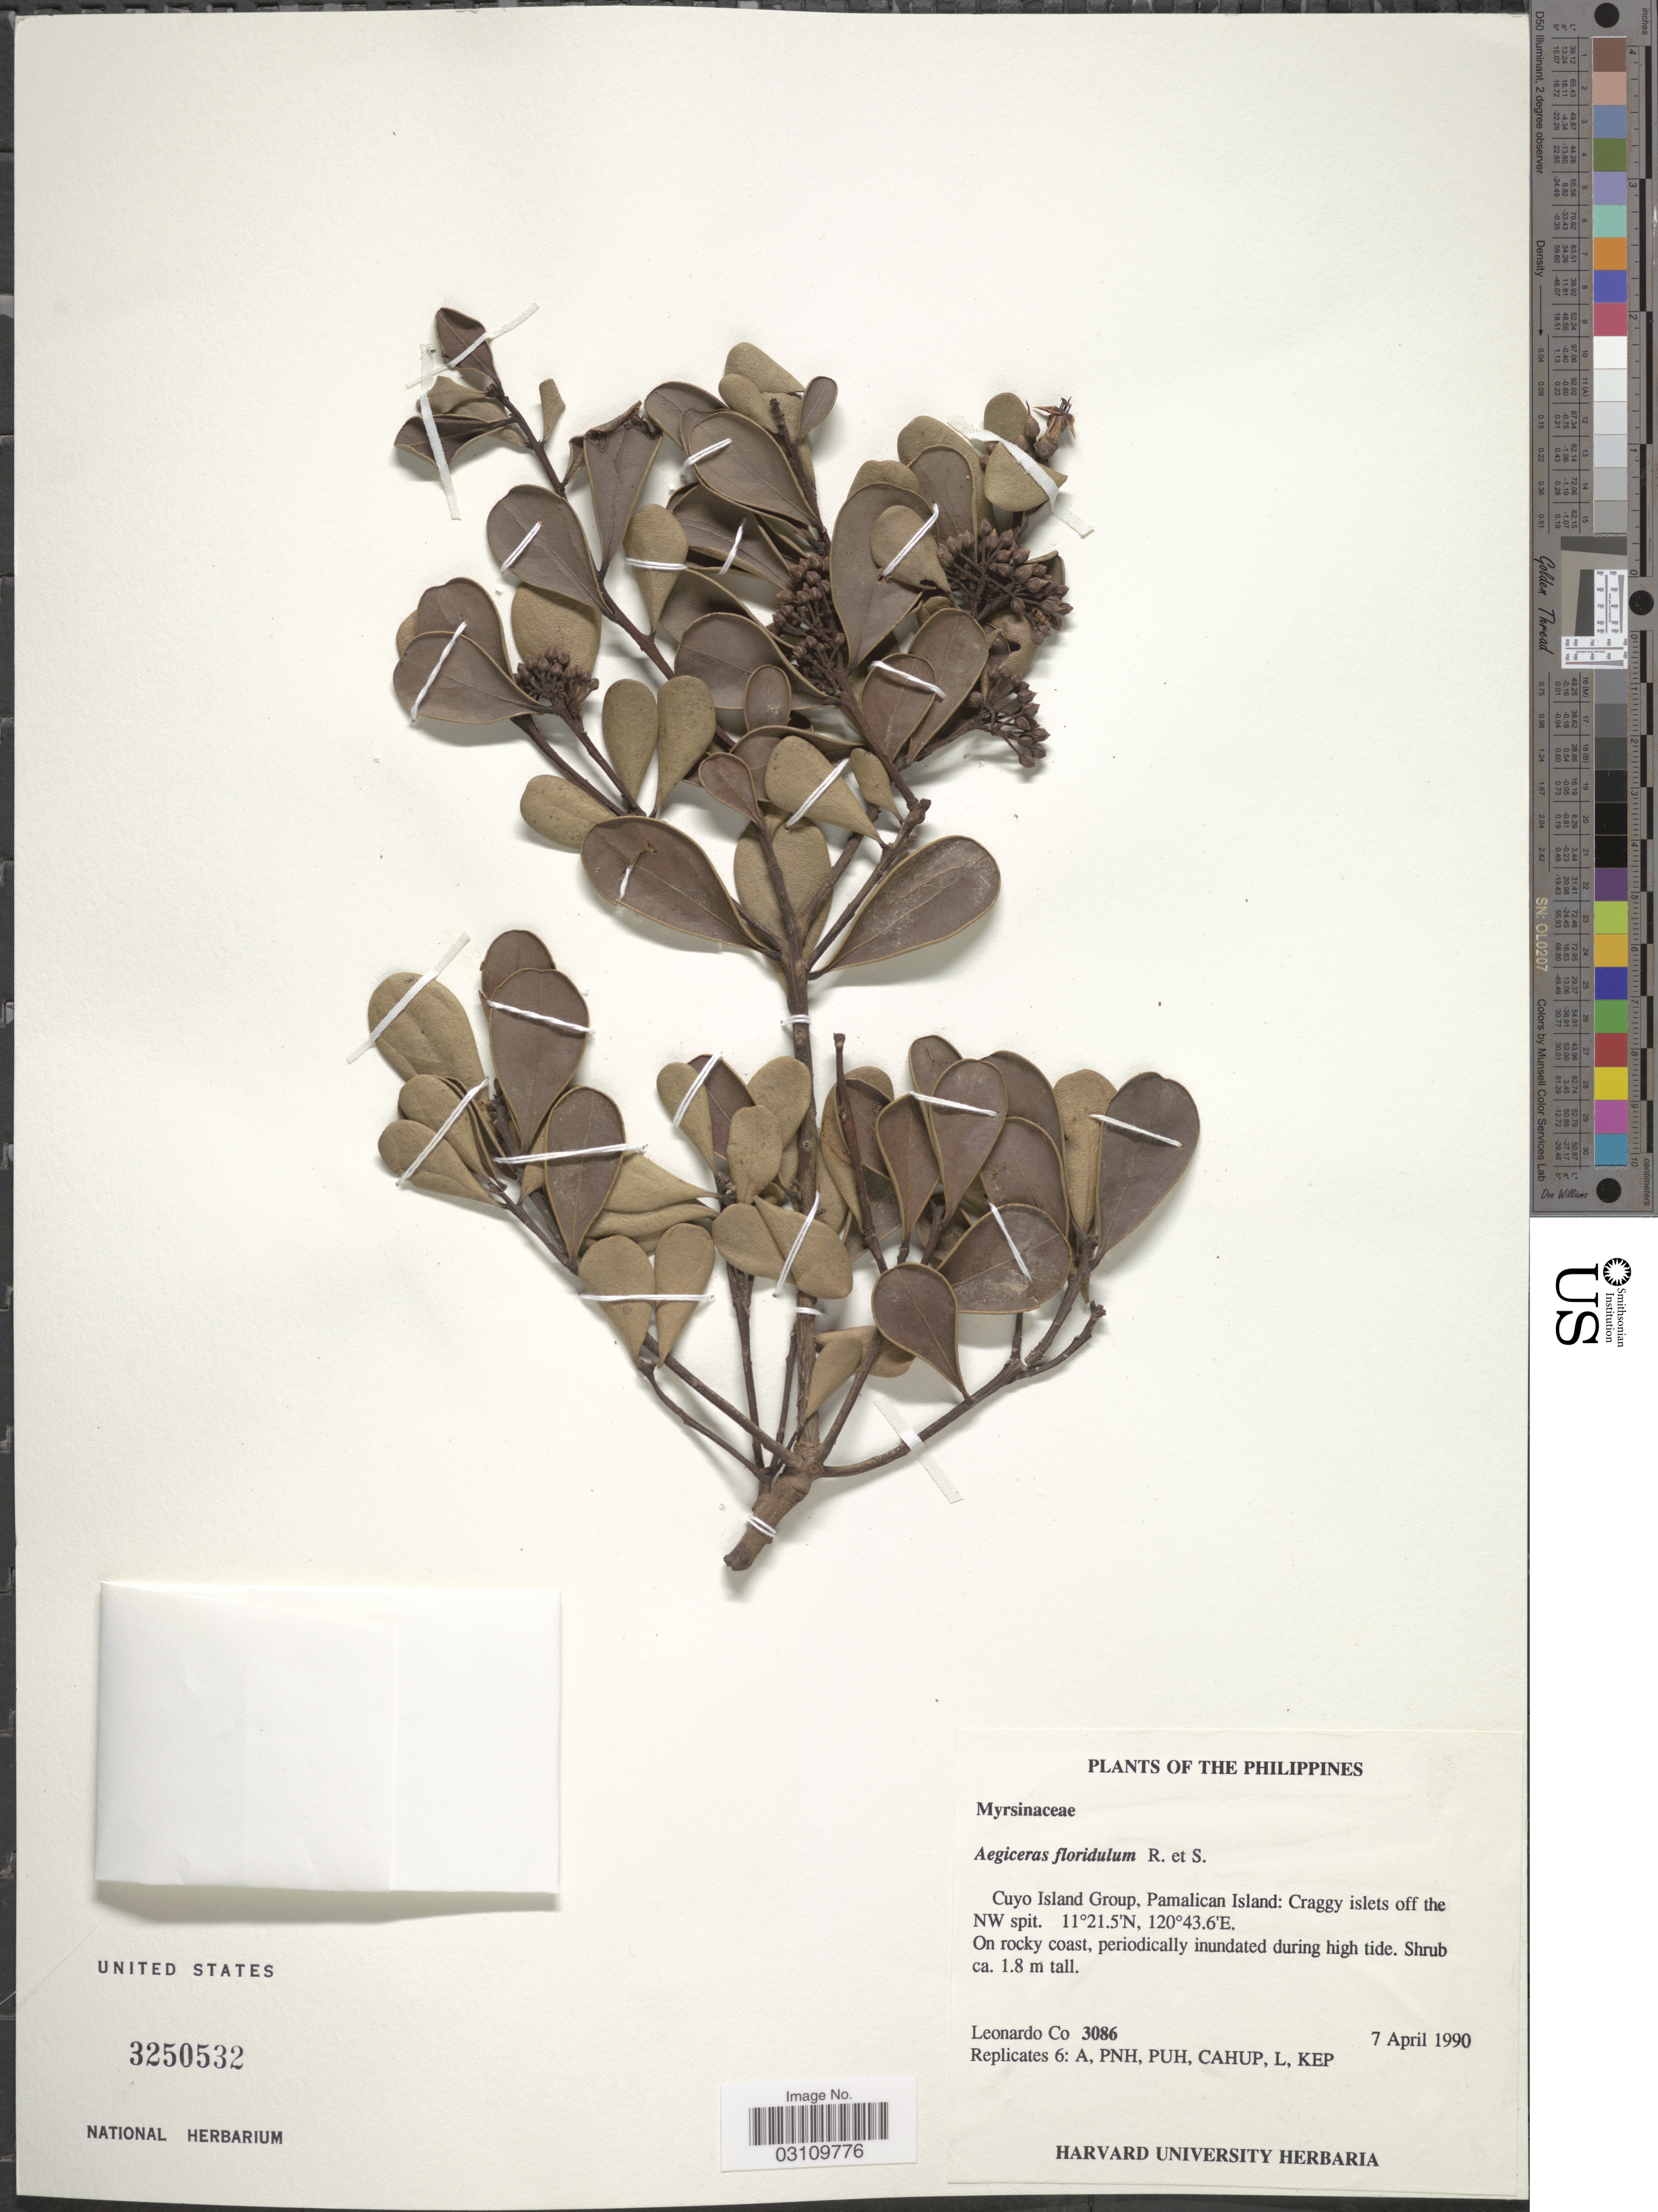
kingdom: Plantae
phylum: Tracheophyta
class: Magnoliopsida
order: Ericales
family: Primulaceae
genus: Aegiceras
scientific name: Aegiceras floridum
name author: Roem. & Schult.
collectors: L. Co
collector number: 3086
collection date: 1990-04-07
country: Philippines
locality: Cuyo Island Group, Pamalican Island: Craggy islets off the NW spit.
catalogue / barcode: US 3250532